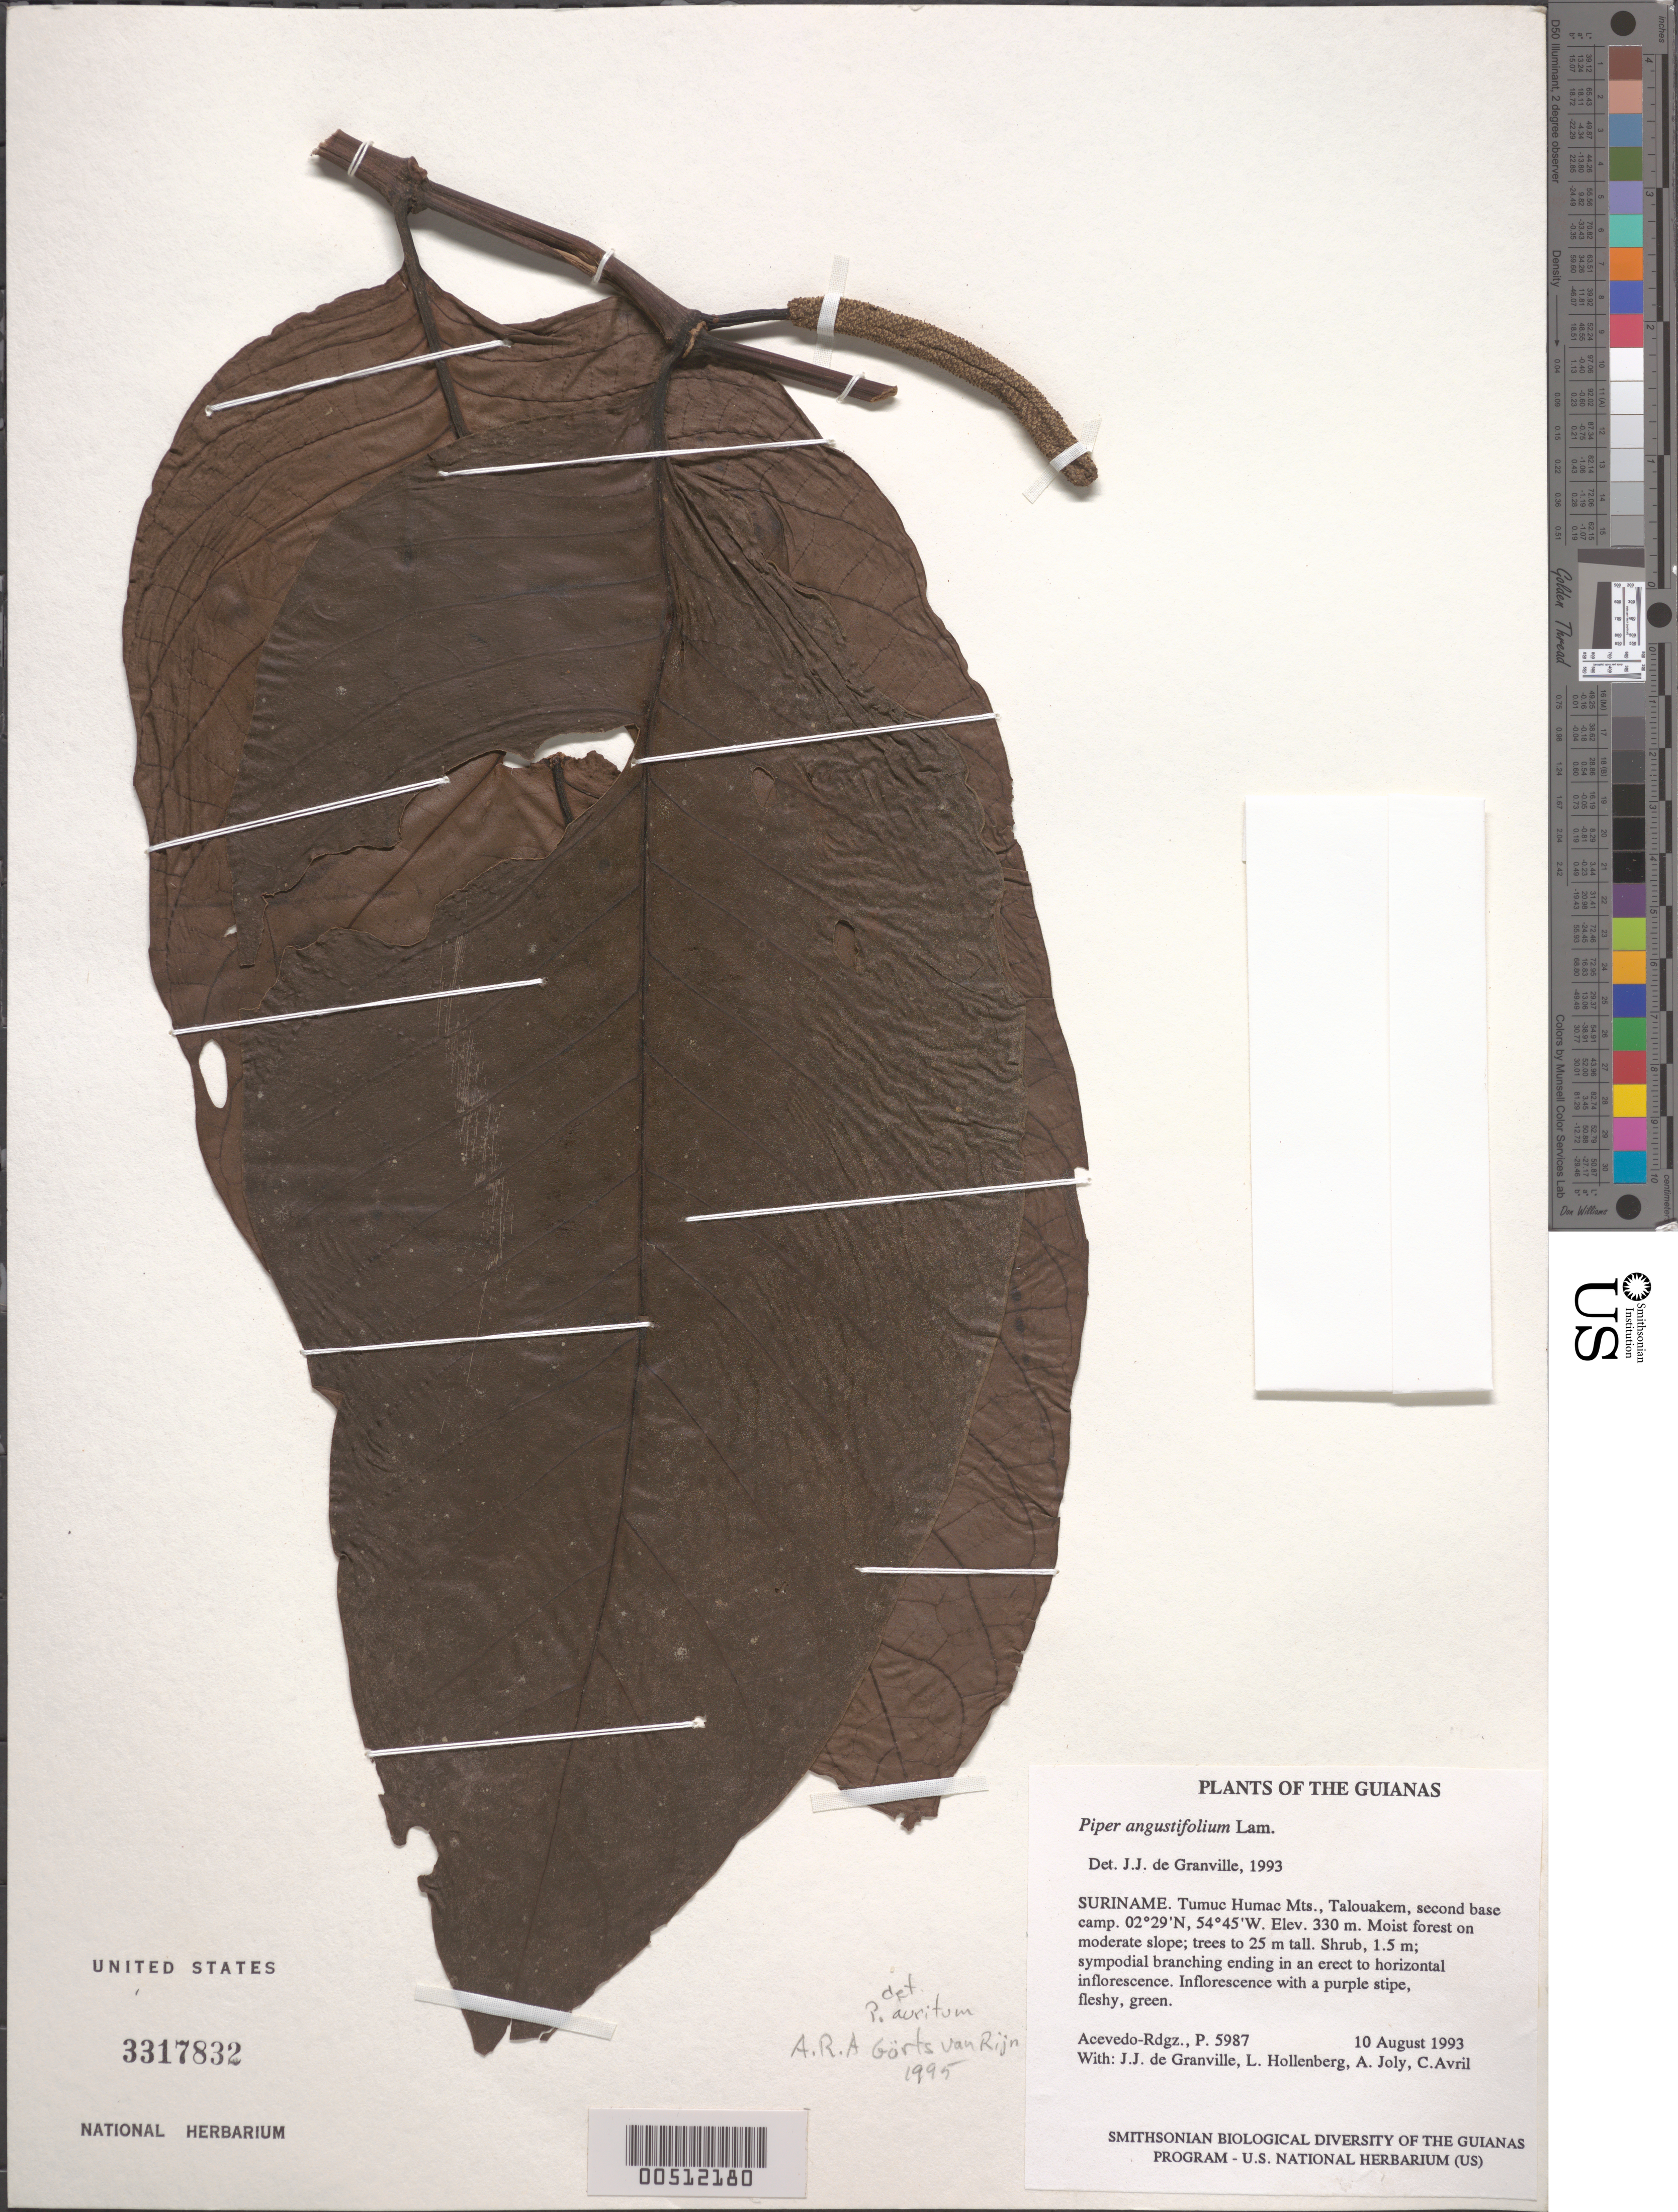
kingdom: Plantae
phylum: Tracheophyta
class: Magnoliopsida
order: Piperales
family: Piperaceae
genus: Piper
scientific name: Piper augustum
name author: Rudge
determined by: Görts-van Rijn, A. R. A.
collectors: P. Acevedo-Rodr. & A. Joly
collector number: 5987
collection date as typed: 10 Aug 1993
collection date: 1993-08-10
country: Suriname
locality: Tumuc Humac Mts., Talouakem, second base camp.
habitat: Moist forest on moderate slope; trees to 25 m tall.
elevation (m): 330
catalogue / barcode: US 3317832